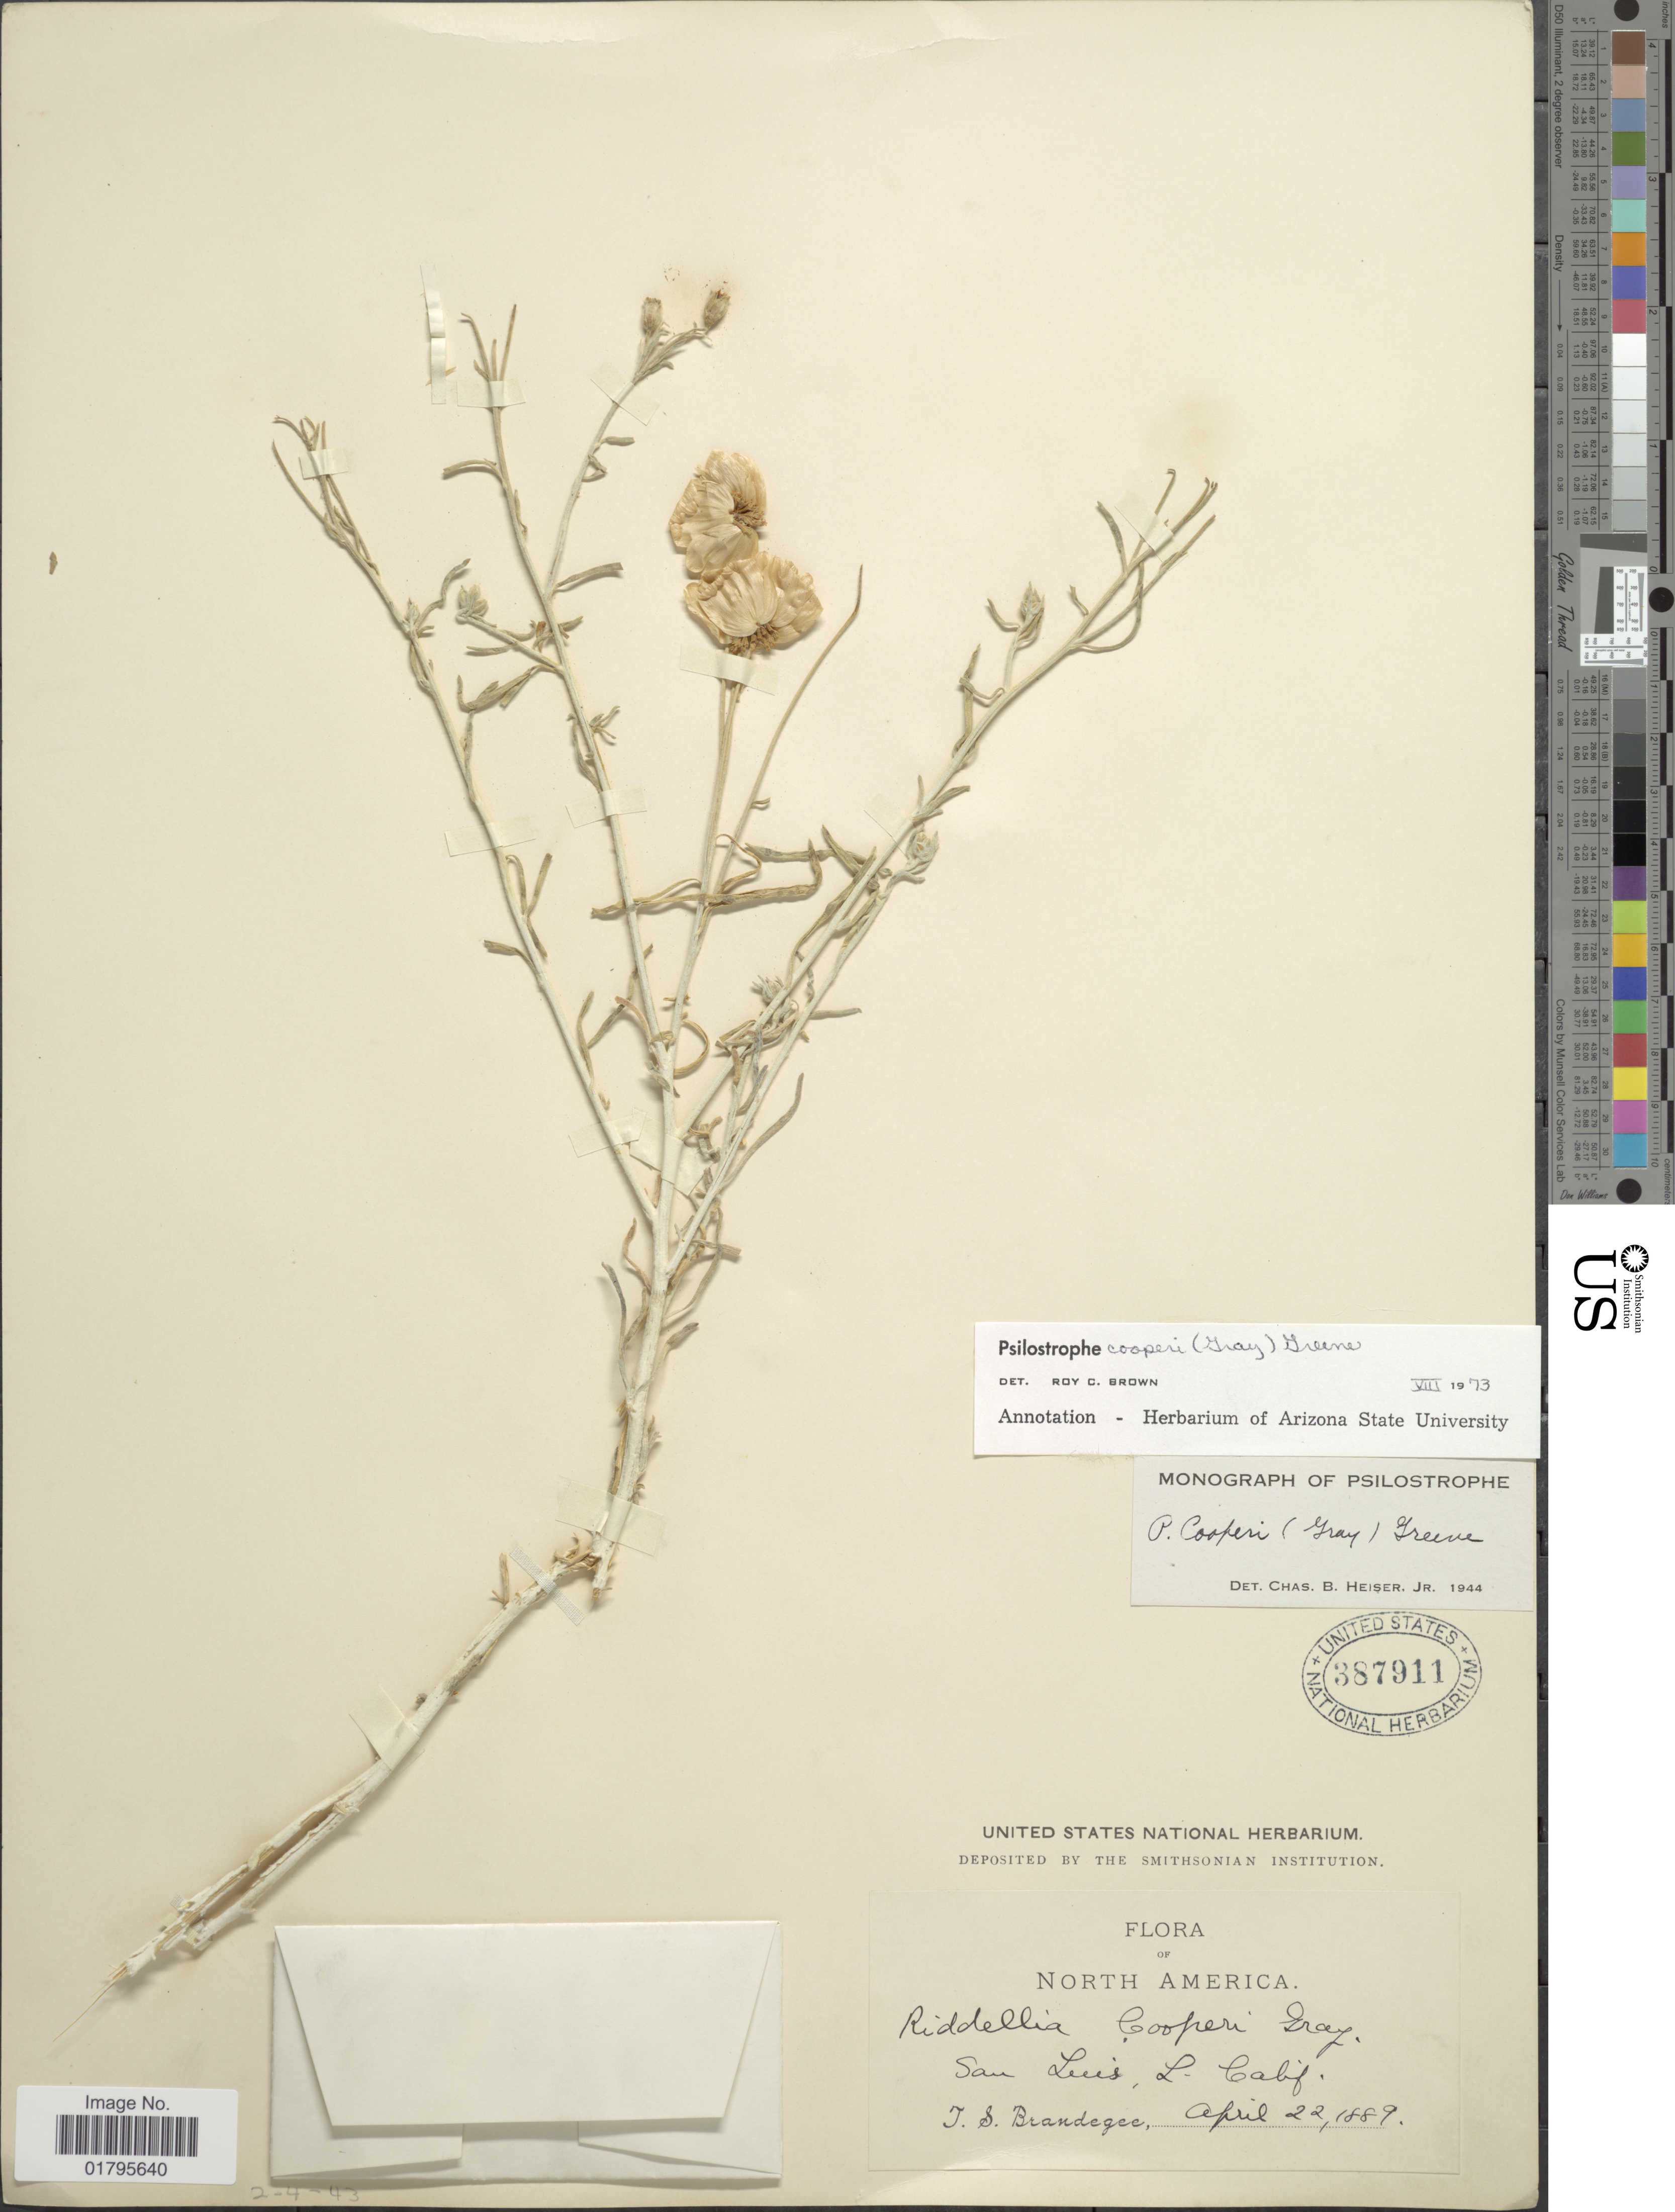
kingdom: Plantae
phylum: Tracheophyta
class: Magnoliopsida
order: Asterales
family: Asteraceae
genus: Psilostrophe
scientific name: Psilostrophe cooperi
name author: (A. Gray) Greene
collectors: J. S. Brandegee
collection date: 1889-04-22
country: United States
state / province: California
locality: San Luis L. Calif.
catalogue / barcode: US 387911